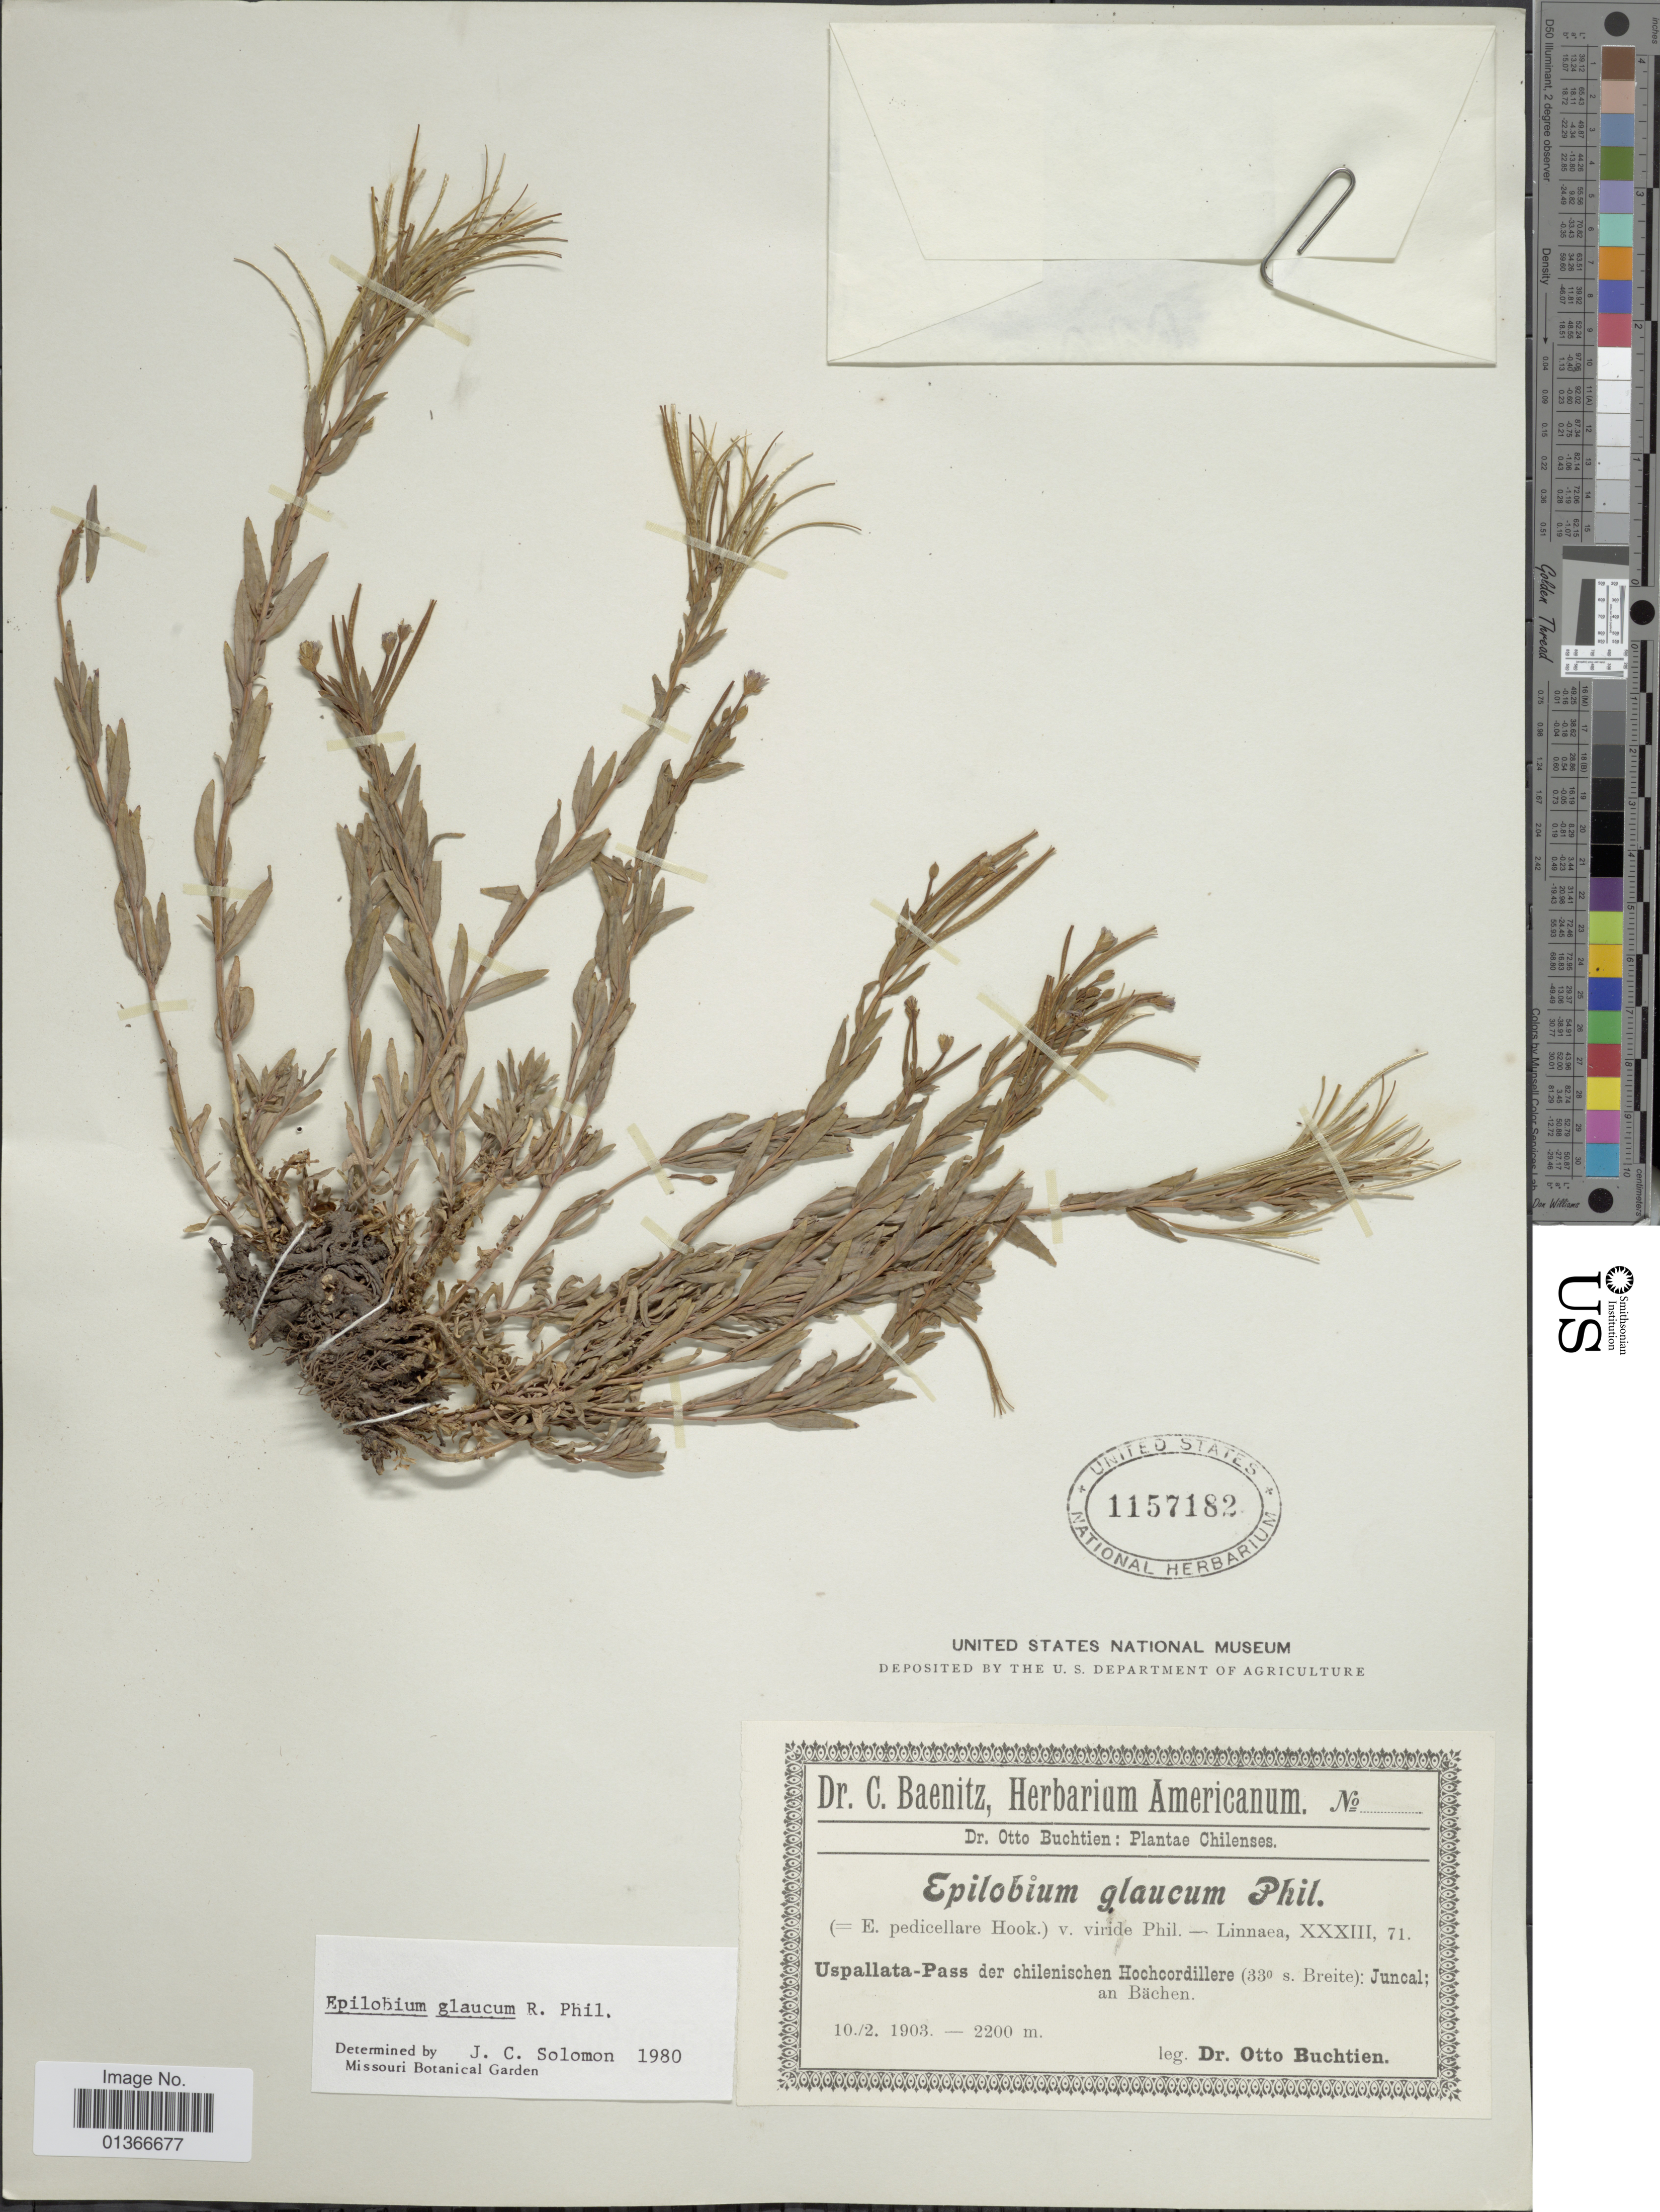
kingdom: Plantae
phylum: Tracheophyta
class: Magnoliopsida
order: Myrtales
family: Onagraceae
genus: Epilobium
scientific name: Epilobium glaucum Howell, nom. illeg.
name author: Howell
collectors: O. Buchtien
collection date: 1903-02-10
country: Chile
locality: Uspallata-Pass der chilenischen Hochcordillere (33° s. Breite): Juncal; an Bächen.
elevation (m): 2200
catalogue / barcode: US 1157182